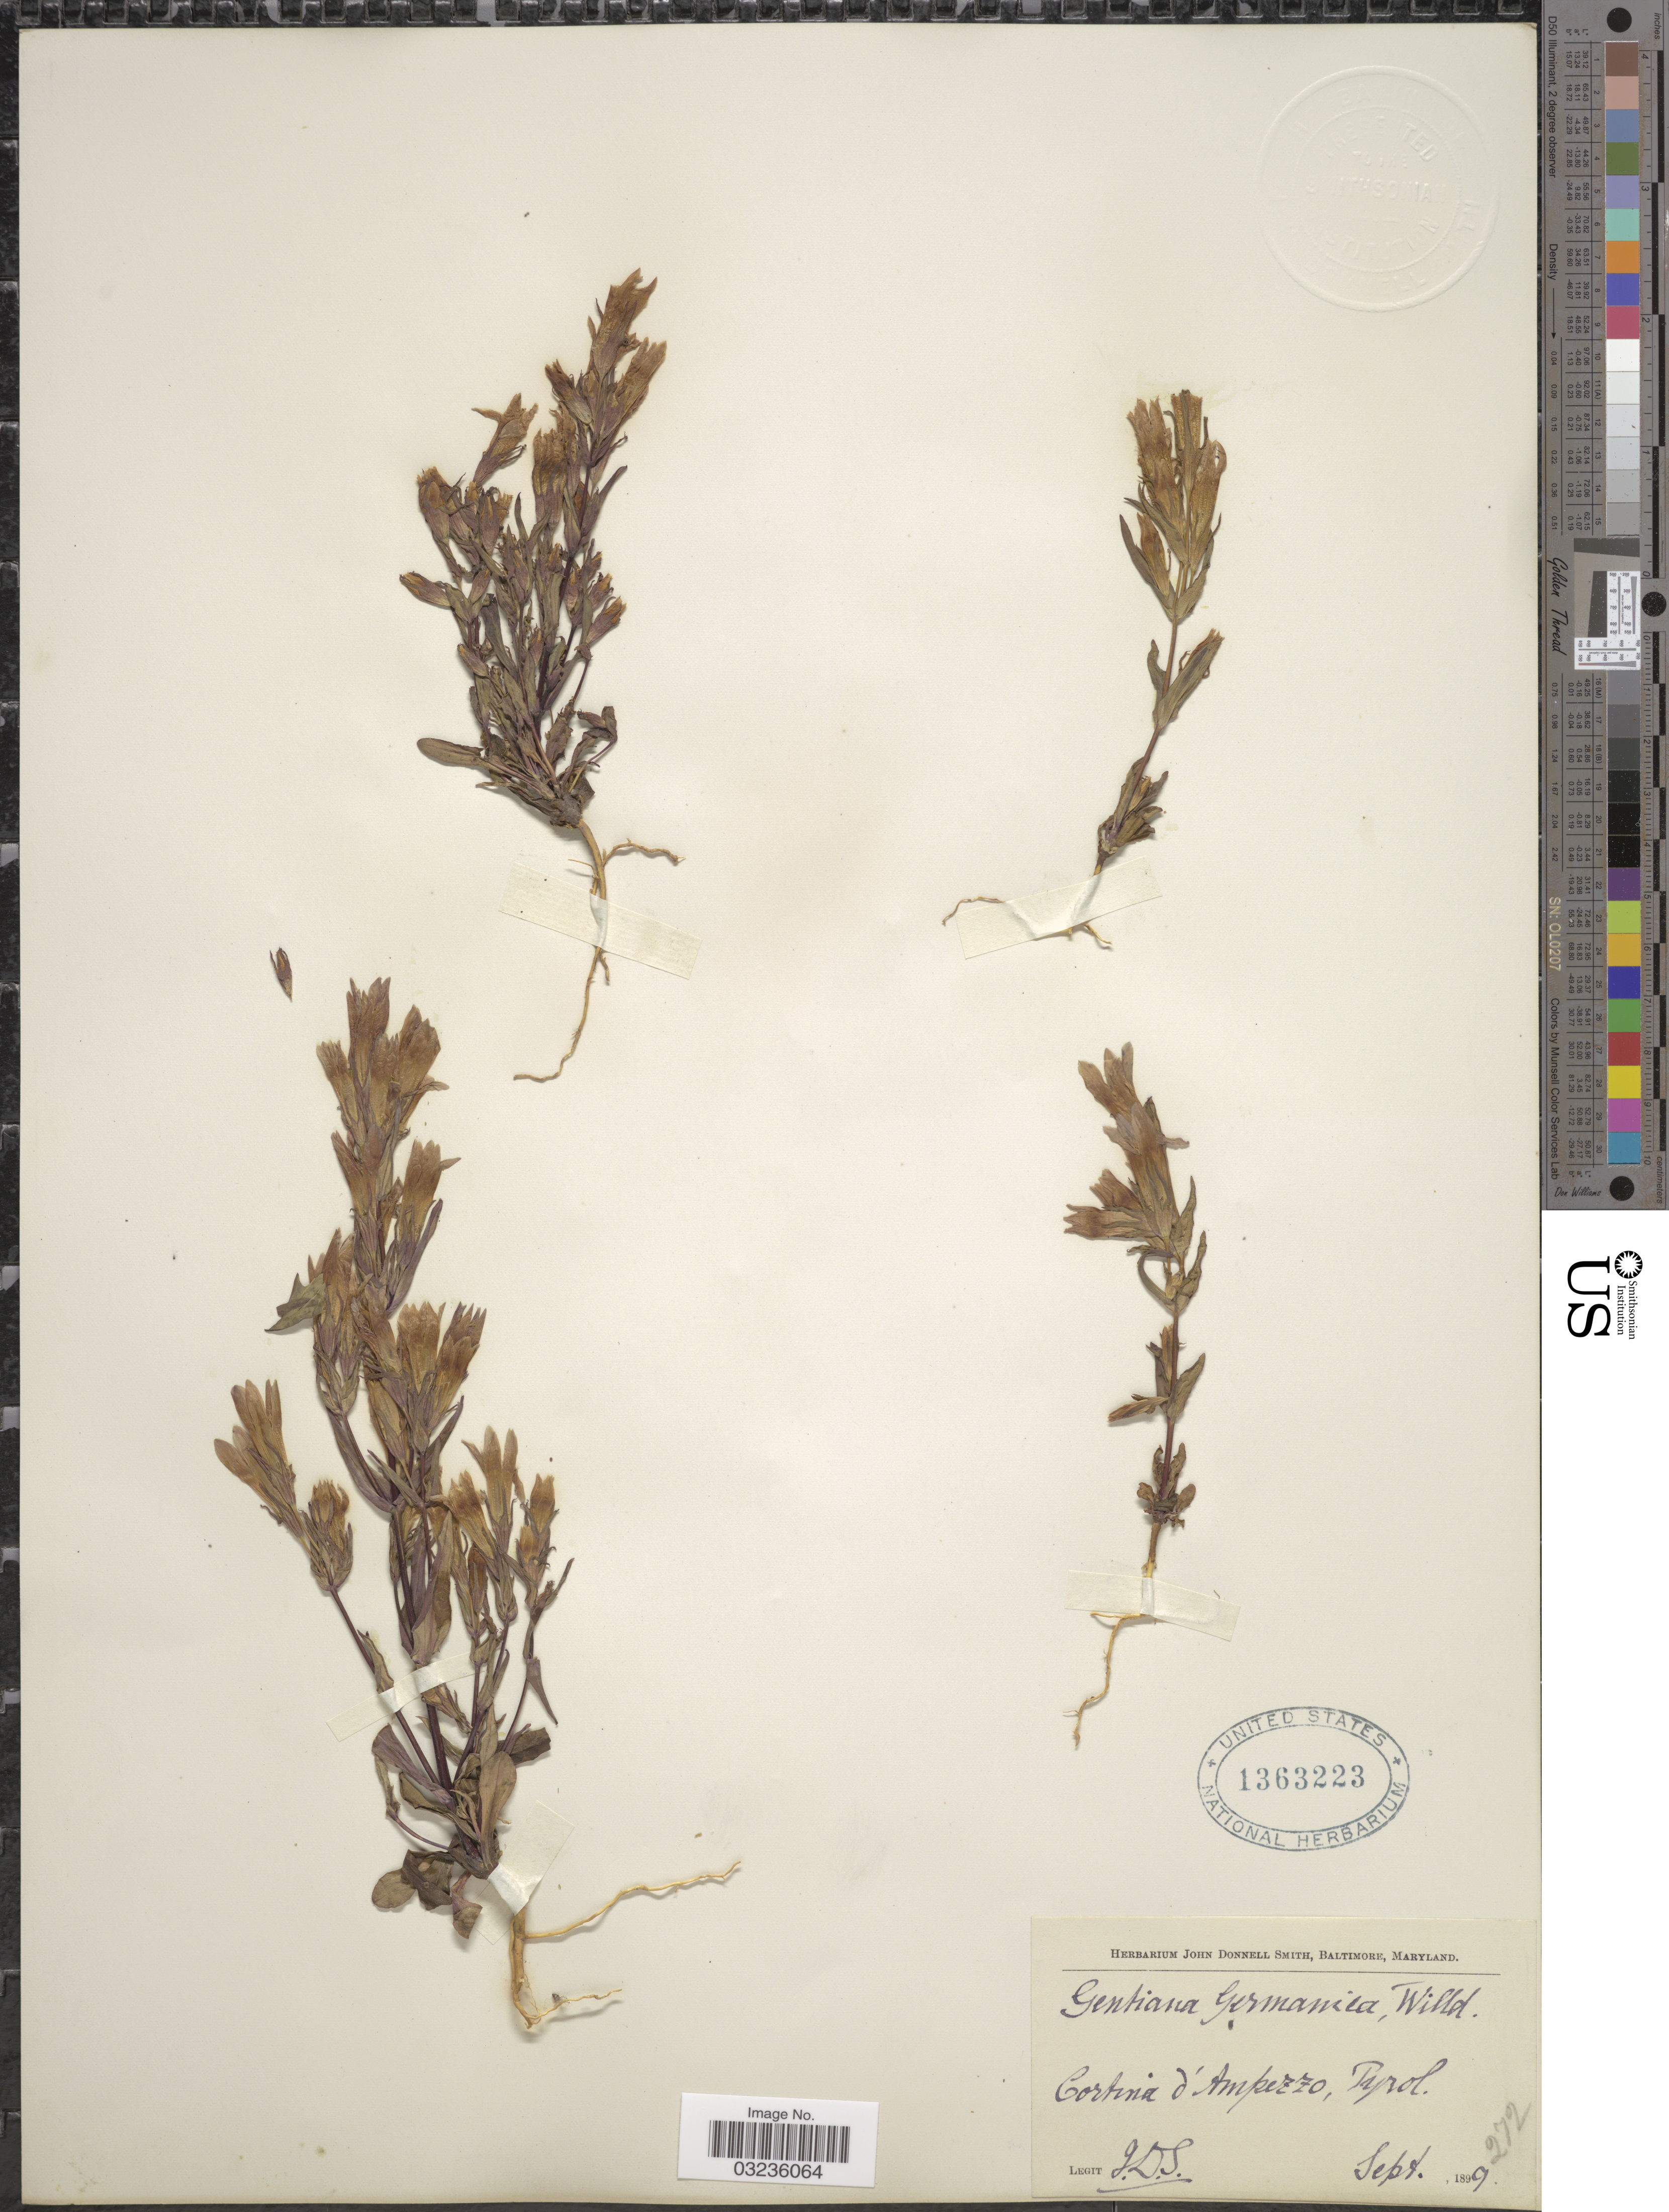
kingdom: Plantae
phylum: Tracheophyta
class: Magnoliopsida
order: Gentianales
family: Gentianaceae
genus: Gentiana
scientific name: Gentiana germanica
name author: Willd.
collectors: J. Donnell Smith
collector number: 272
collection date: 1899-09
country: Italy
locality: Cortina d'Ampezzo, Tyrol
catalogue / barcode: US 1363223